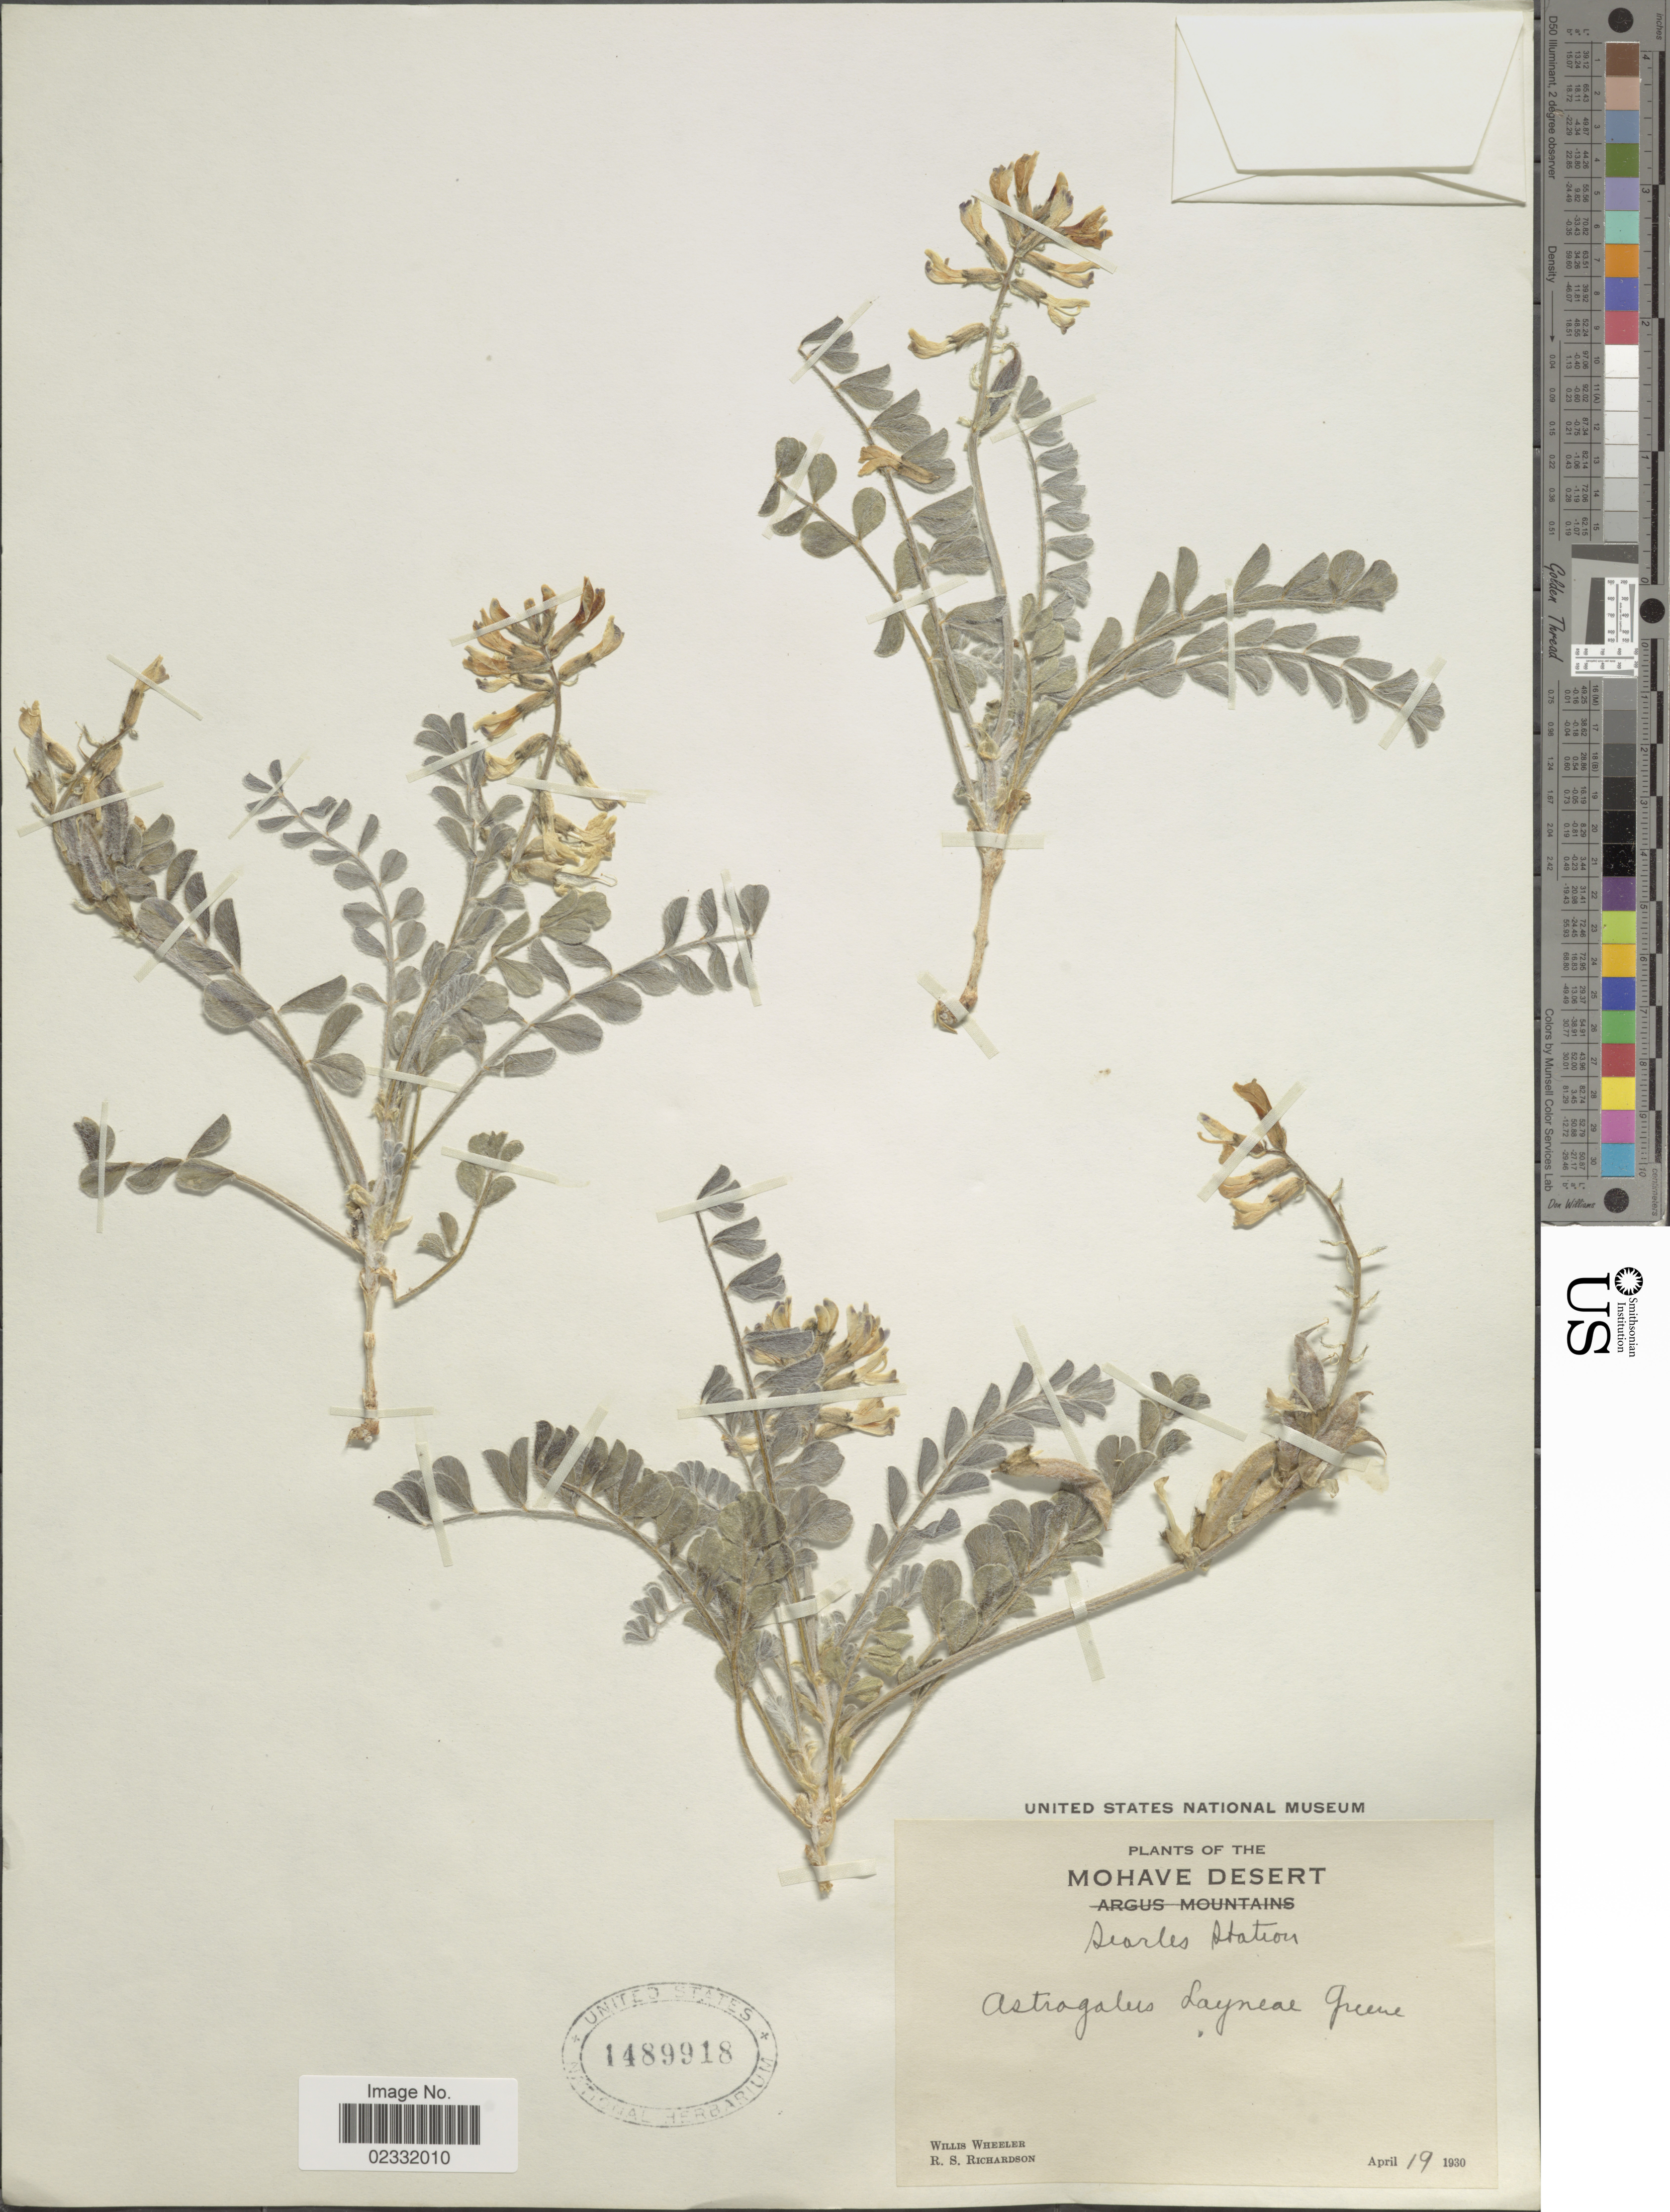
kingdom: Plantae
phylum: Tracheophyta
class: Magnoliopsida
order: Fabales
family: Fabaceae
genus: Astragalus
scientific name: Astragalus layneae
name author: Greene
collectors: W. Wheeler & R. Richardson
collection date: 1930-04-19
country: United States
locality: Mohave Desert. Searles Station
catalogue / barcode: US 1489918